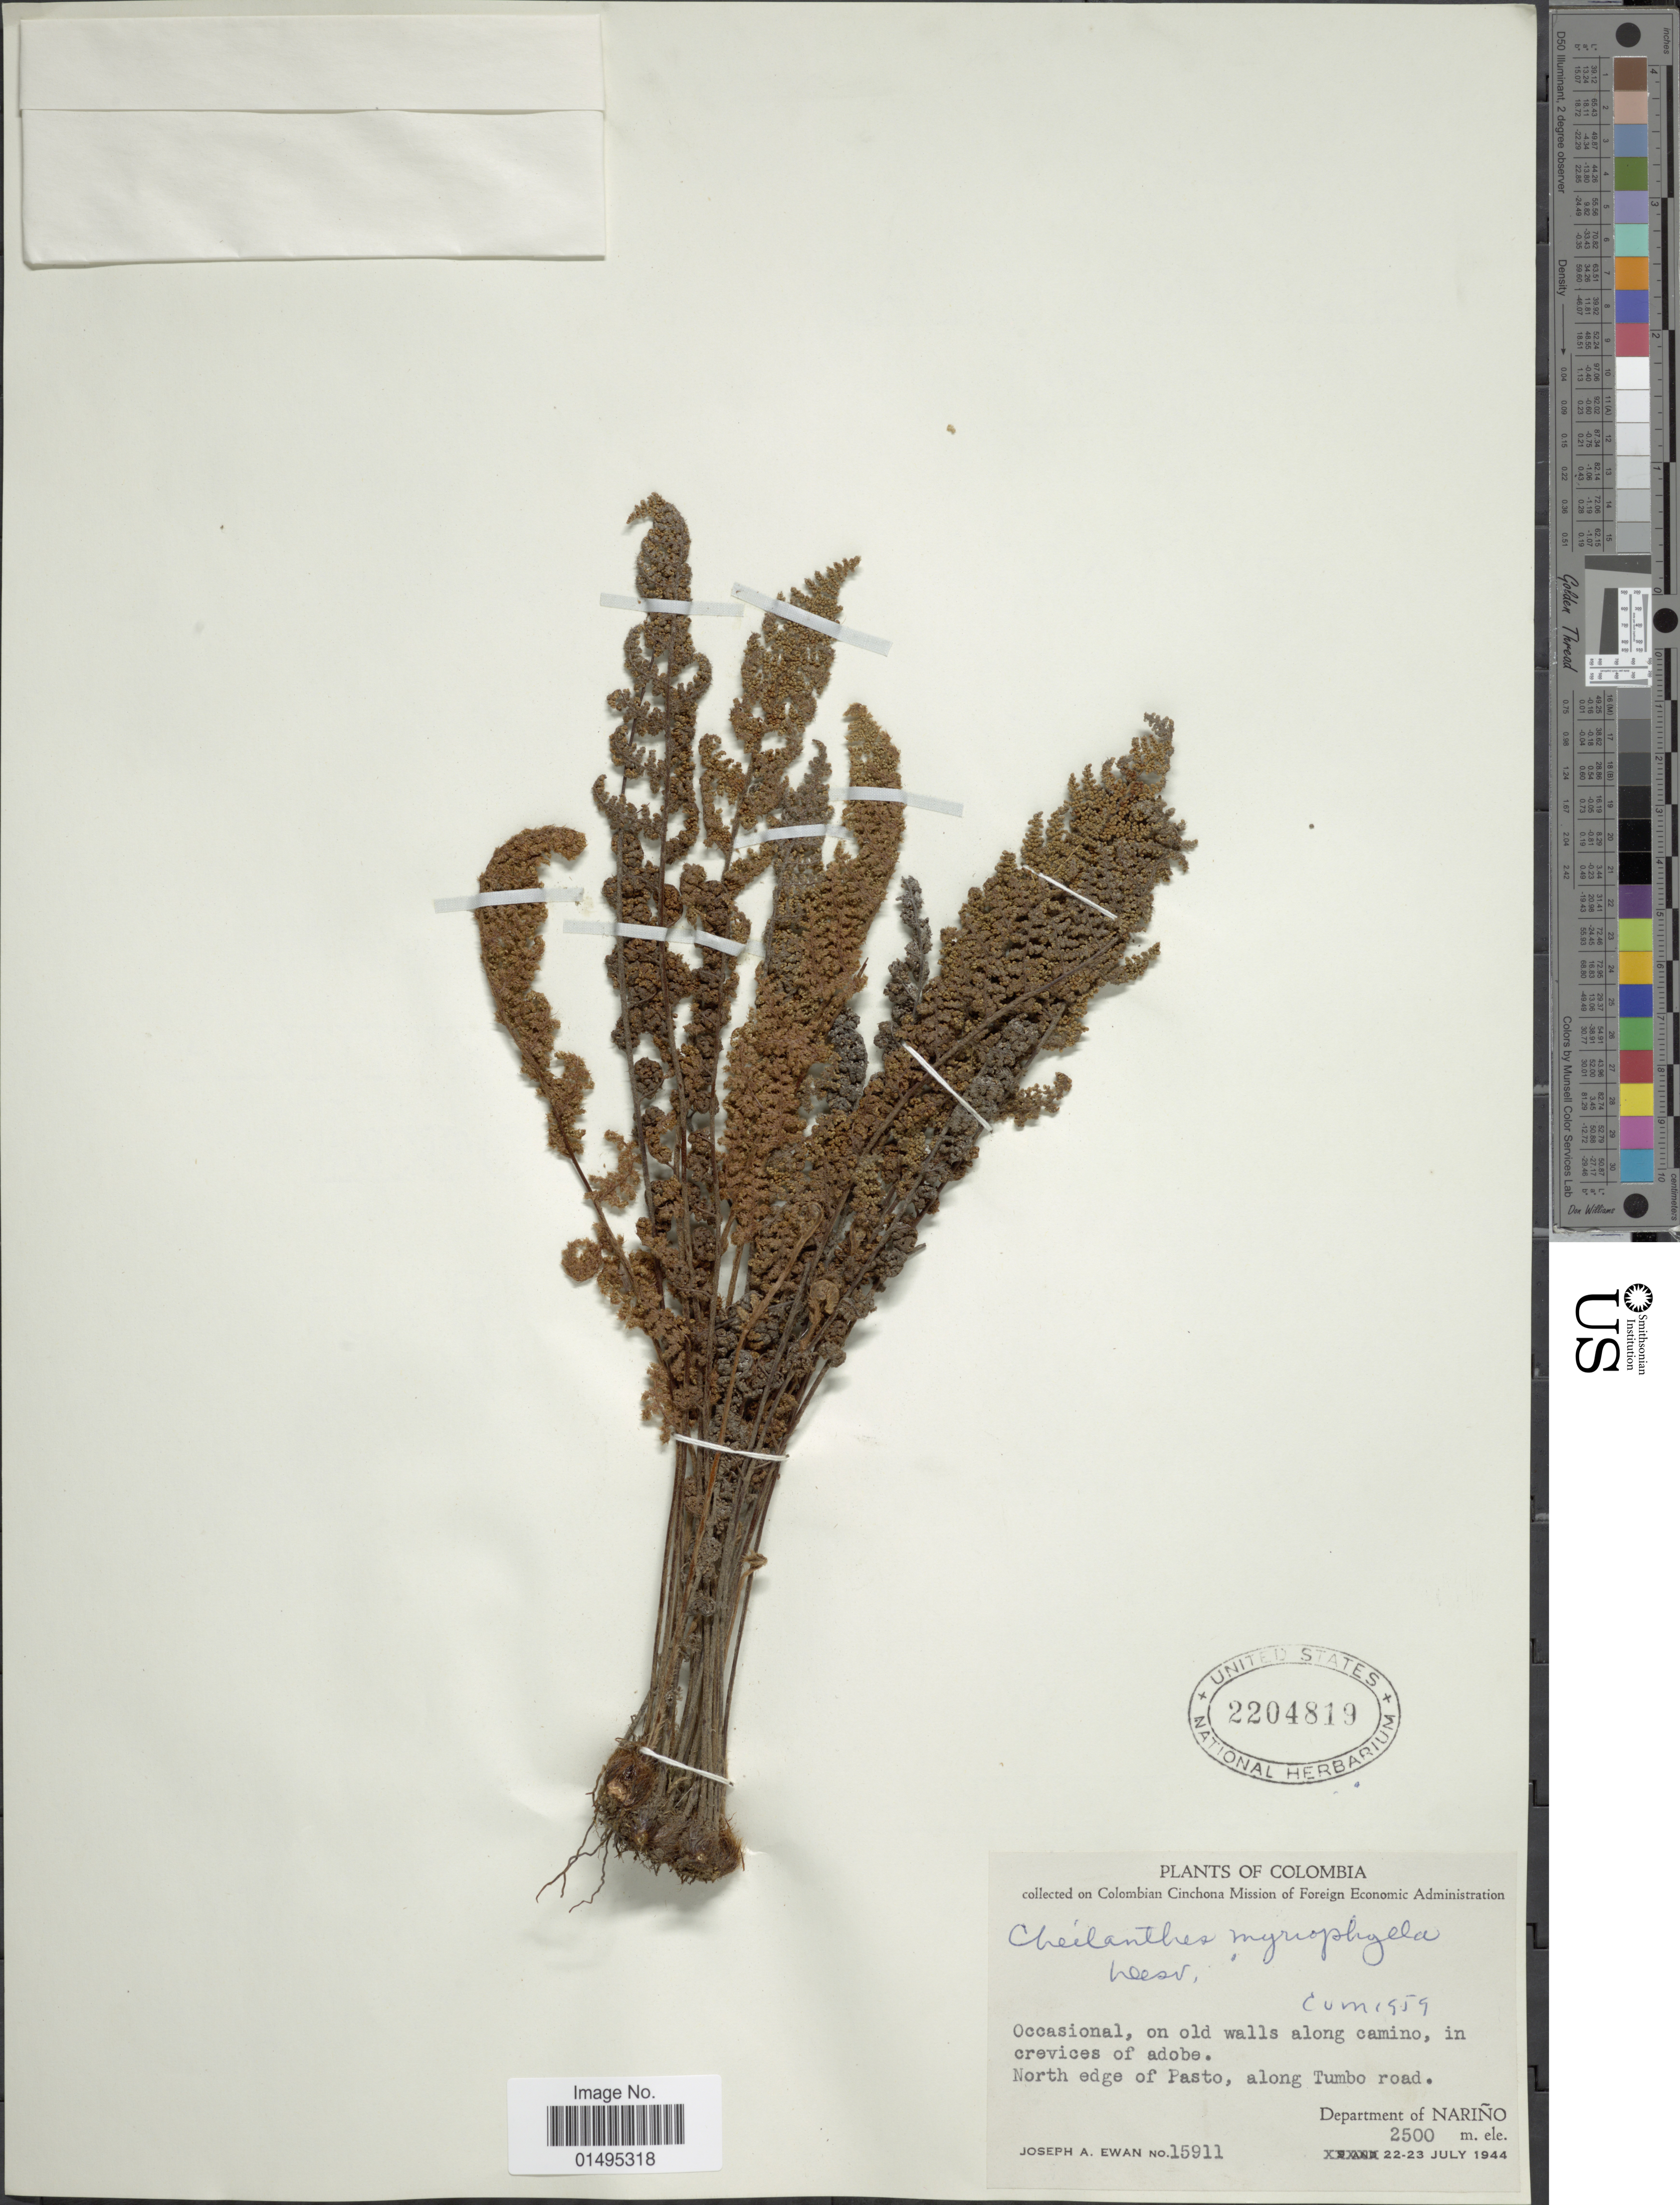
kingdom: Plantae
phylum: Tracheophyta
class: Polypodiopsida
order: Polypodiales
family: Pteridaceae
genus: Myriopteris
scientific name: Myriopteris myriophylla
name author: (Desv.) J. Sm.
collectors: J. A. Ewan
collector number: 15911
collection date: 1944-07-22/1944-07-23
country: Colombia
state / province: Nariño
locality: Colombia, North edge of Pasto, along tumbo road, Department of Narino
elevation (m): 2500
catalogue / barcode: US 2204819